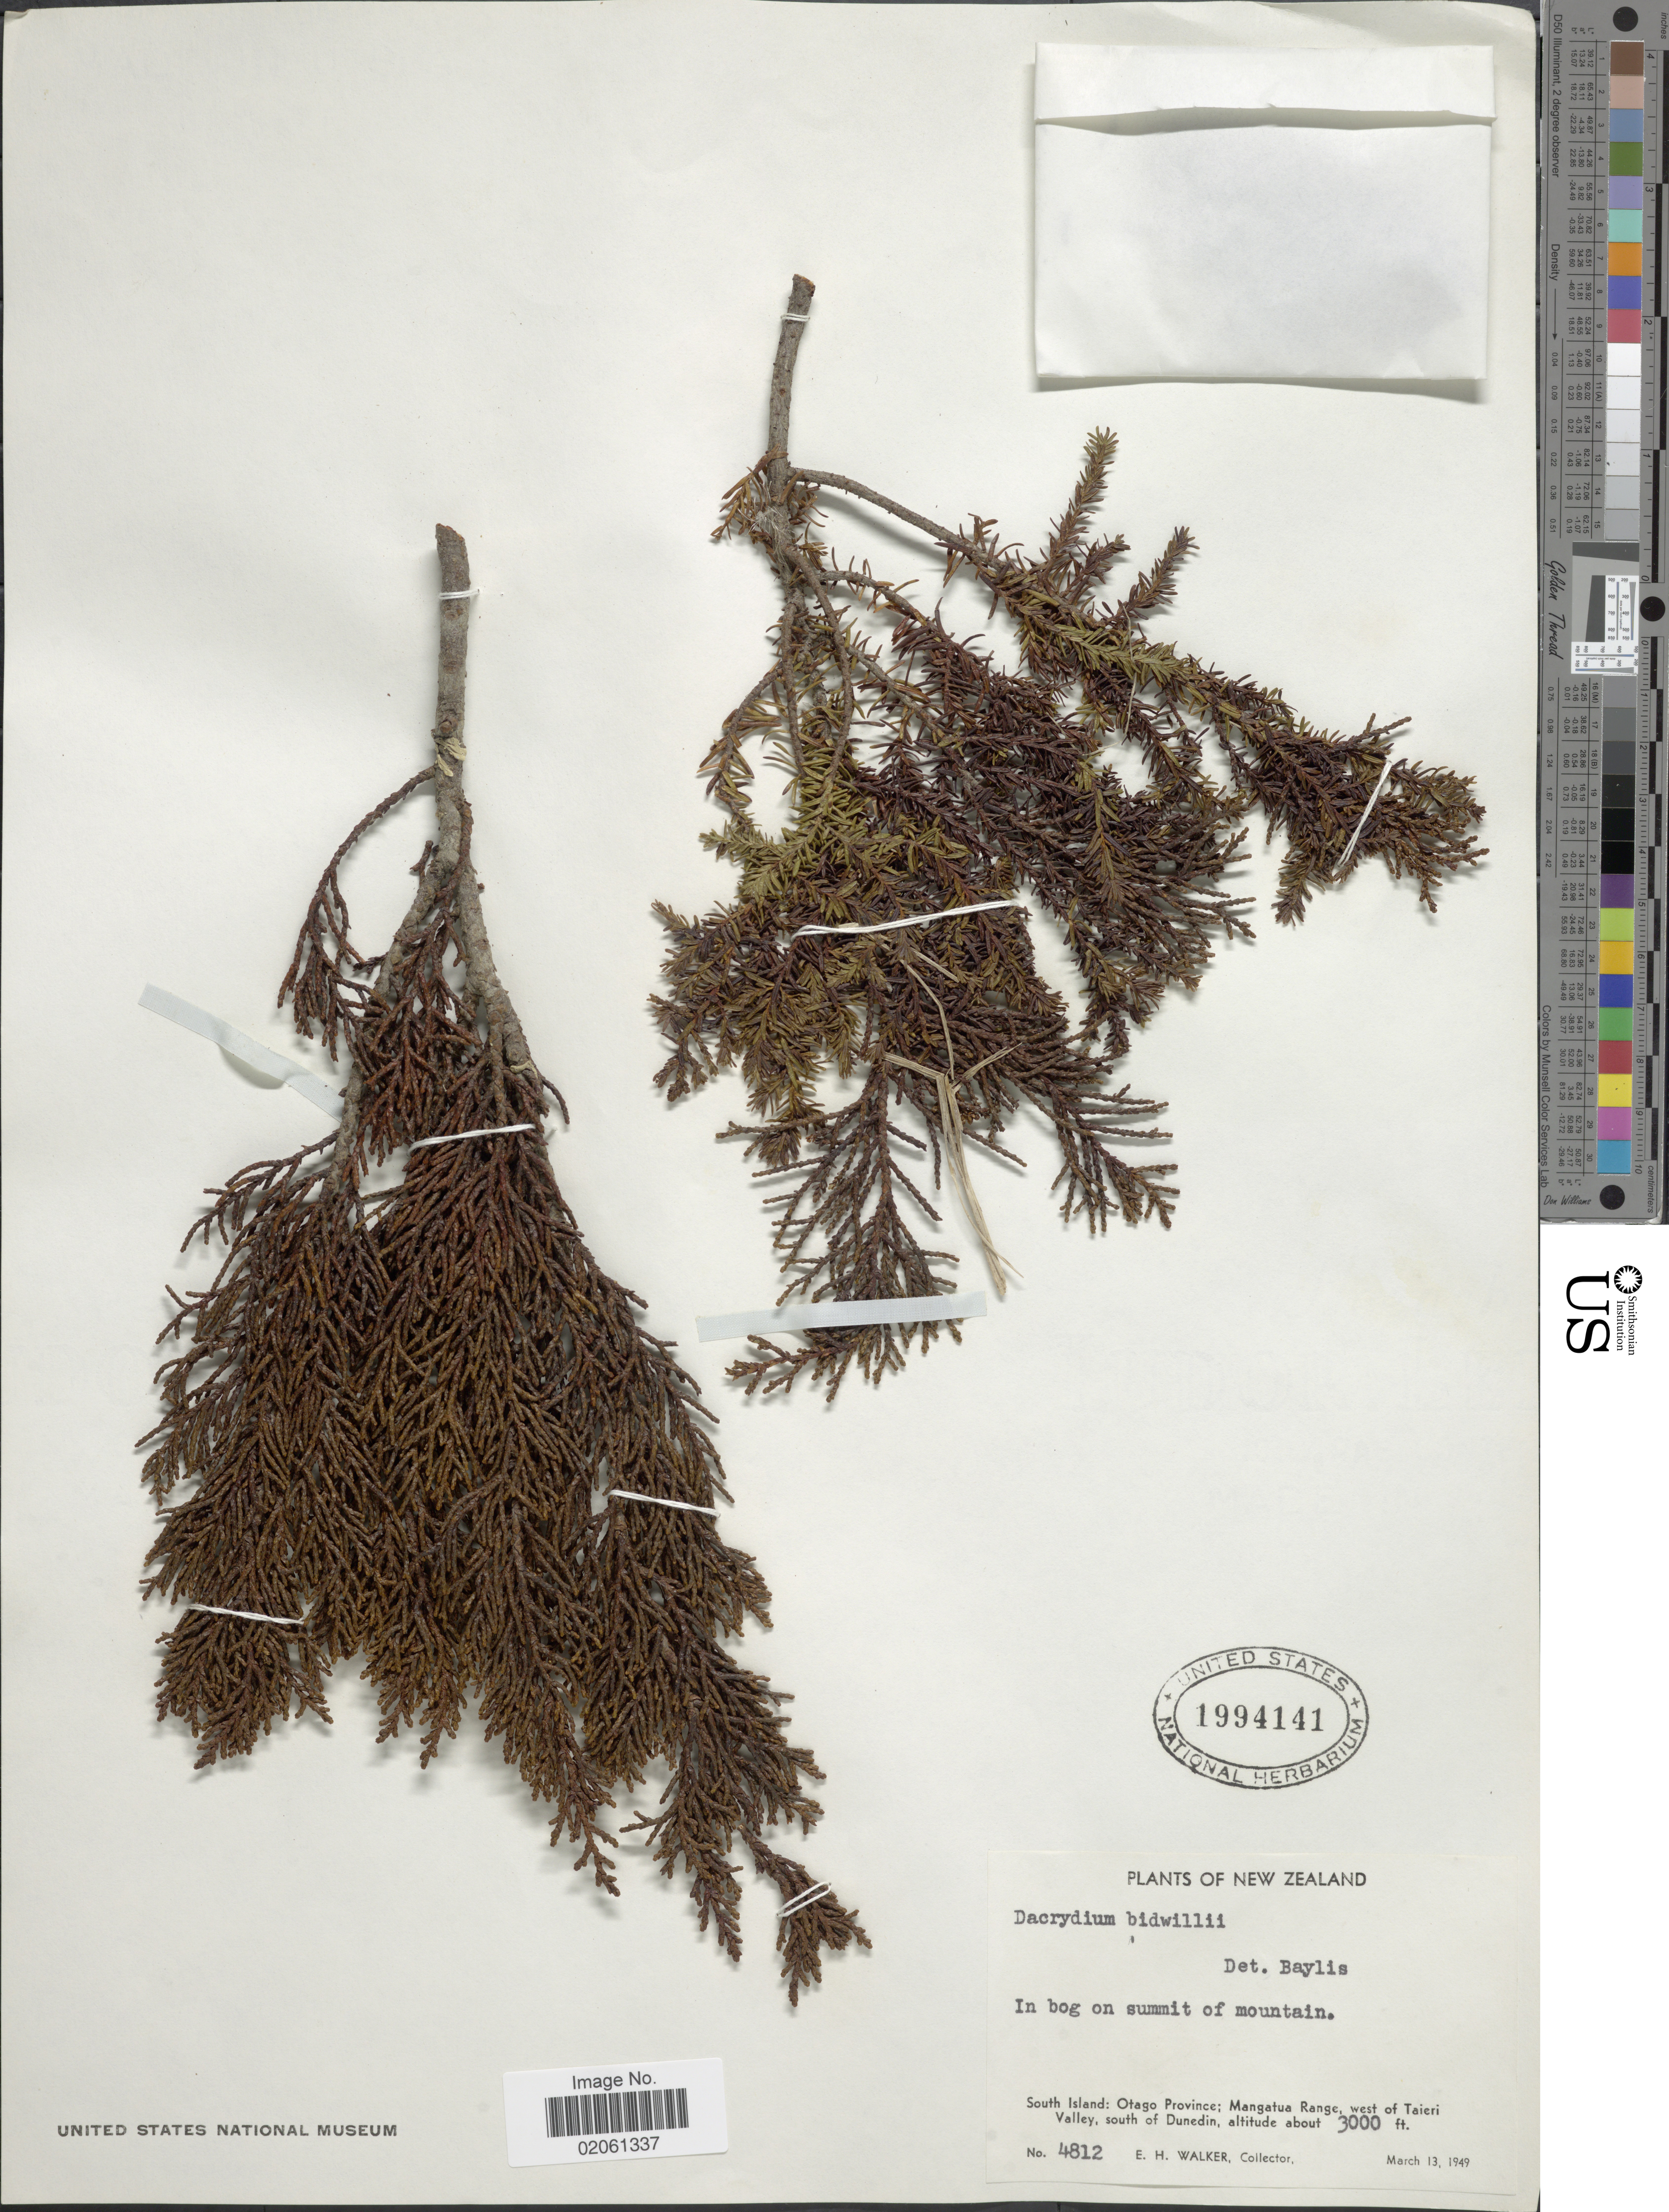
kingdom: Plantae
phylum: Tracheophyta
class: Pinopsida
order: Pinales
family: Podocarpaceae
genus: Dacrydium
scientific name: Dacrydium bidwillii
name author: Hook. f. ex Kirk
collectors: E. H. Walker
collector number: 4812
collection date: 1949-03-13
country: New Zealand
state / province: Otago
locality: South Island: Otago Province; Mangatua Range, west of Taieri Valley, south of Dunedin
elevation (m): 914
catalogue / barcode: US 1994141